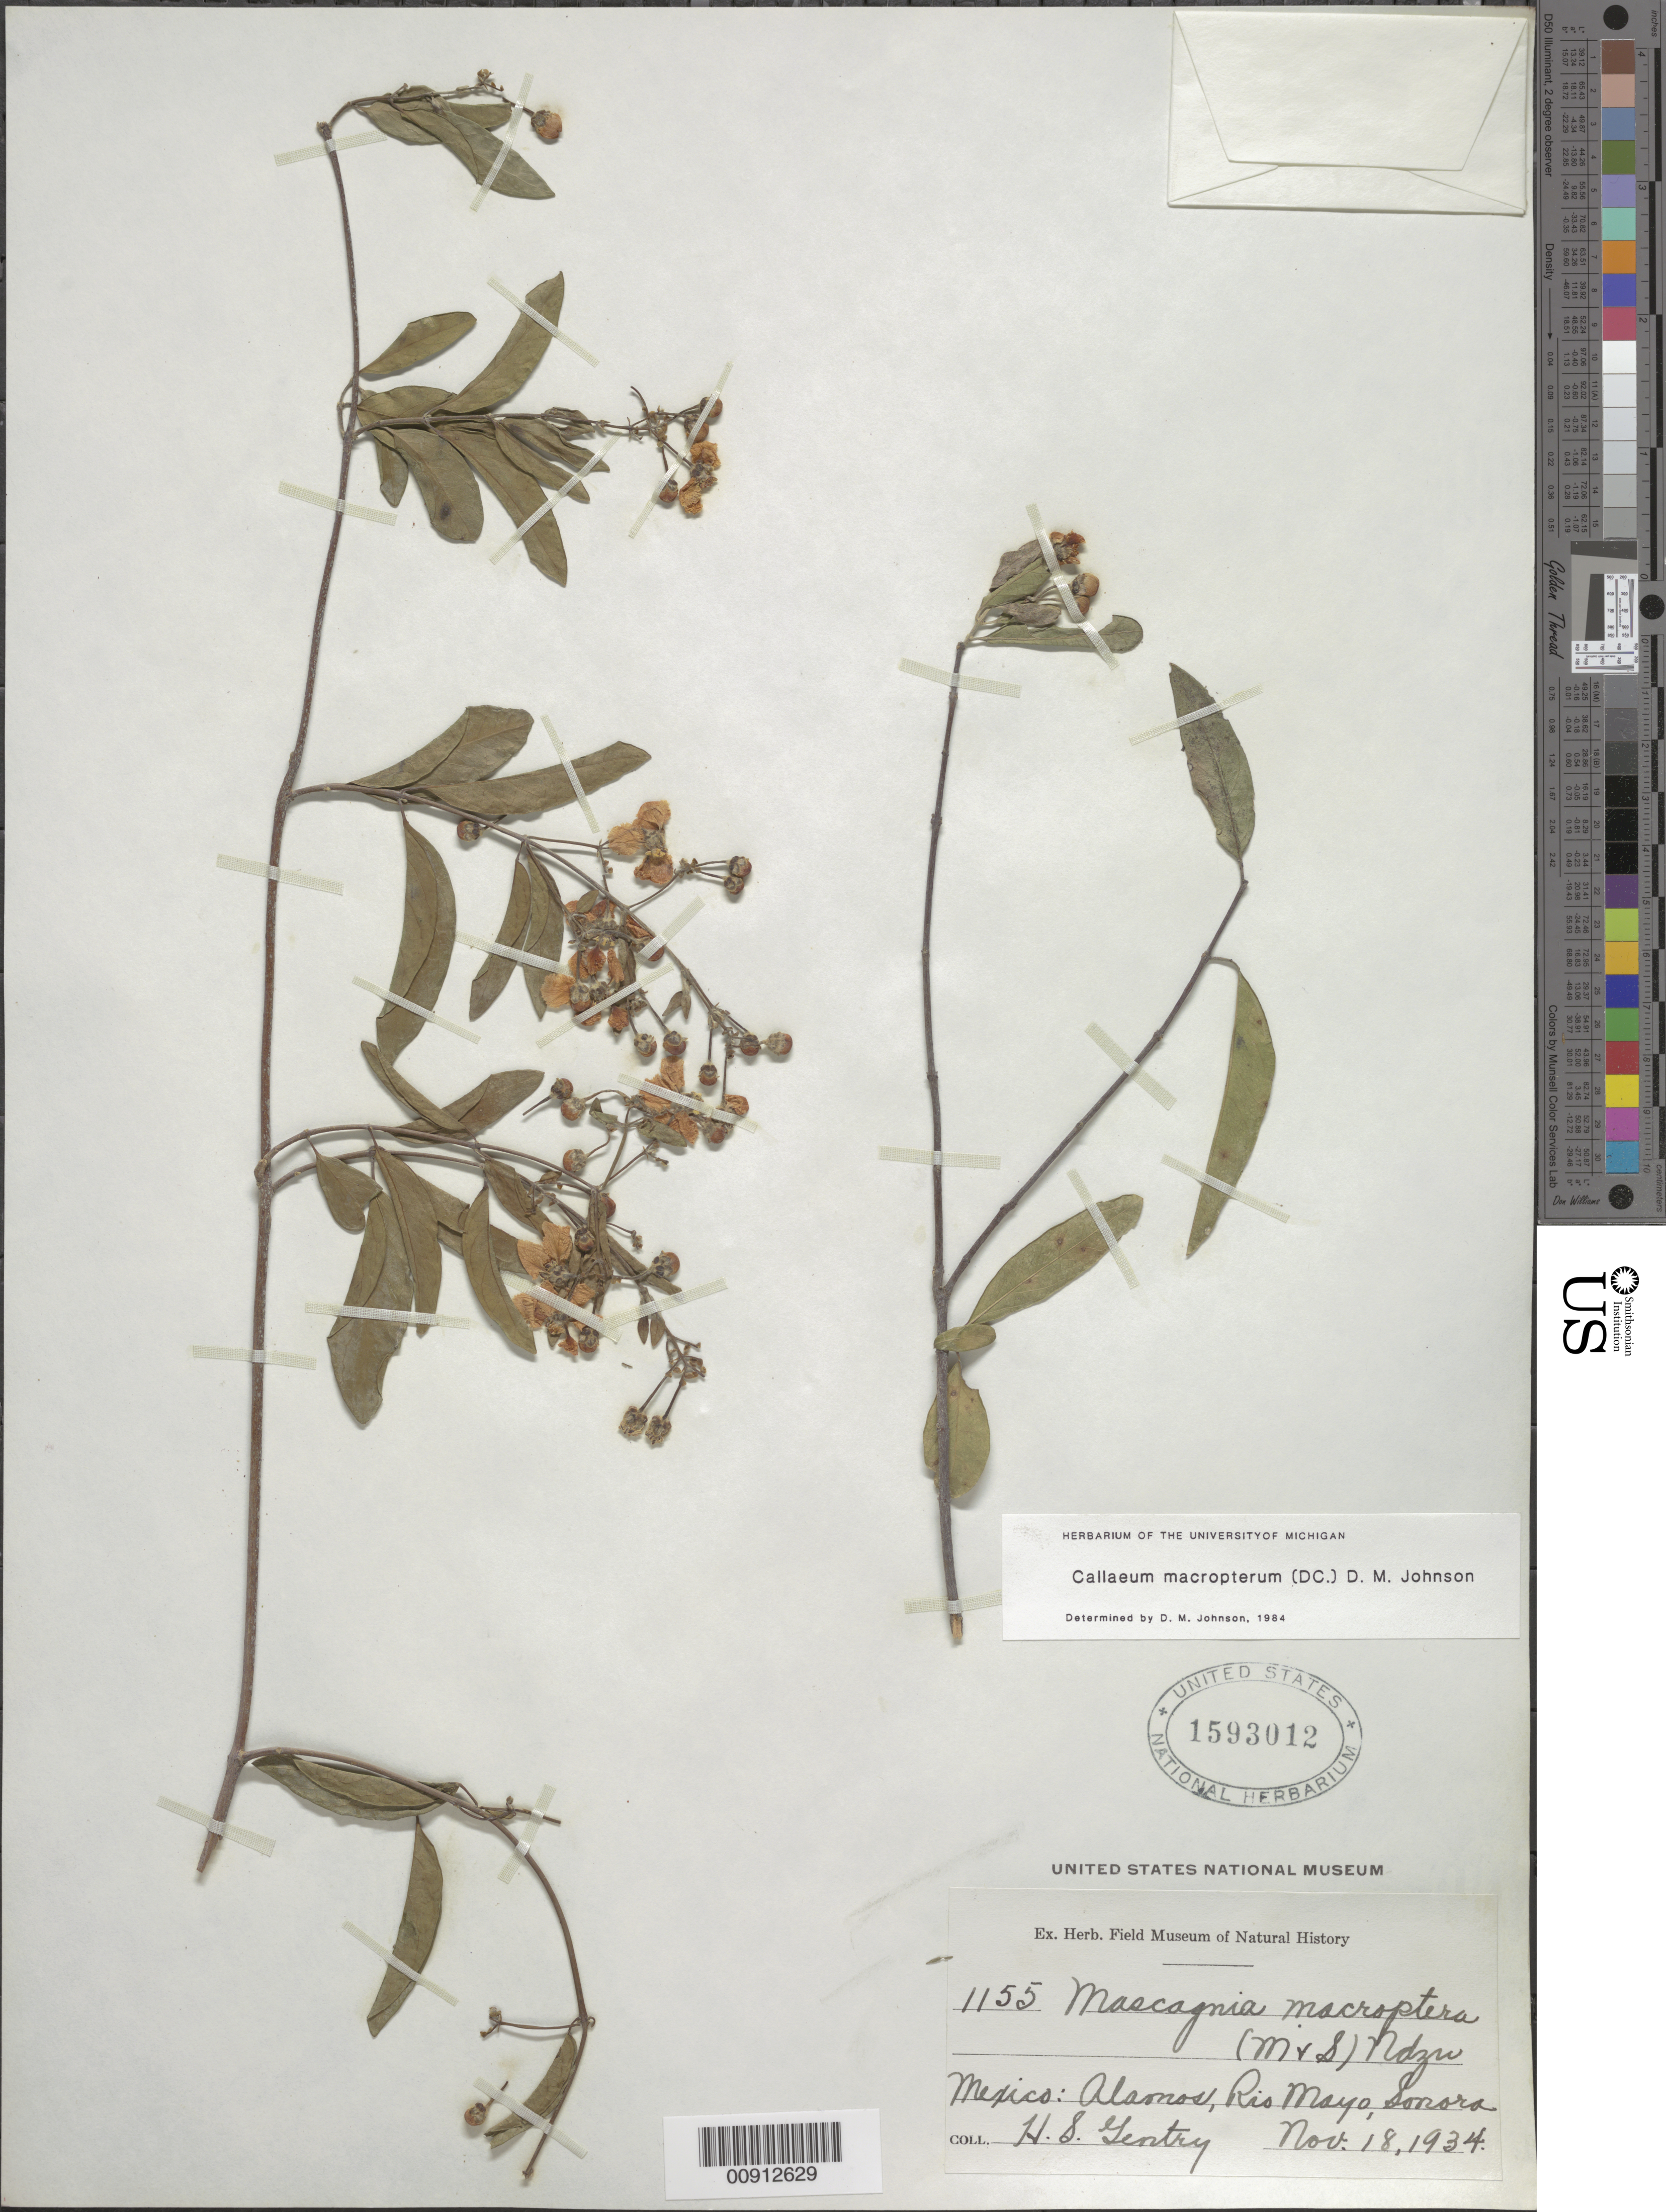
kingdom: Plantae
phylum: Tracheophyta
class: Magnoliopsida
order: Malpighiales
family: Malpighiaceae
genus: Callaeum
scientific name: Callaeum macropterum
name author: (Moc. & Sessé ex DC.) D.M. Johnson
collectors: H. S. Gentry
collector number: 1155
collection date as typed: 18 Nov 1934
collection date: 1934-11-18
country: Mexico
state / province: Sonora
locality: Alamos, Río Mayo, Sonora.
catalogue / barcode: US 1593012